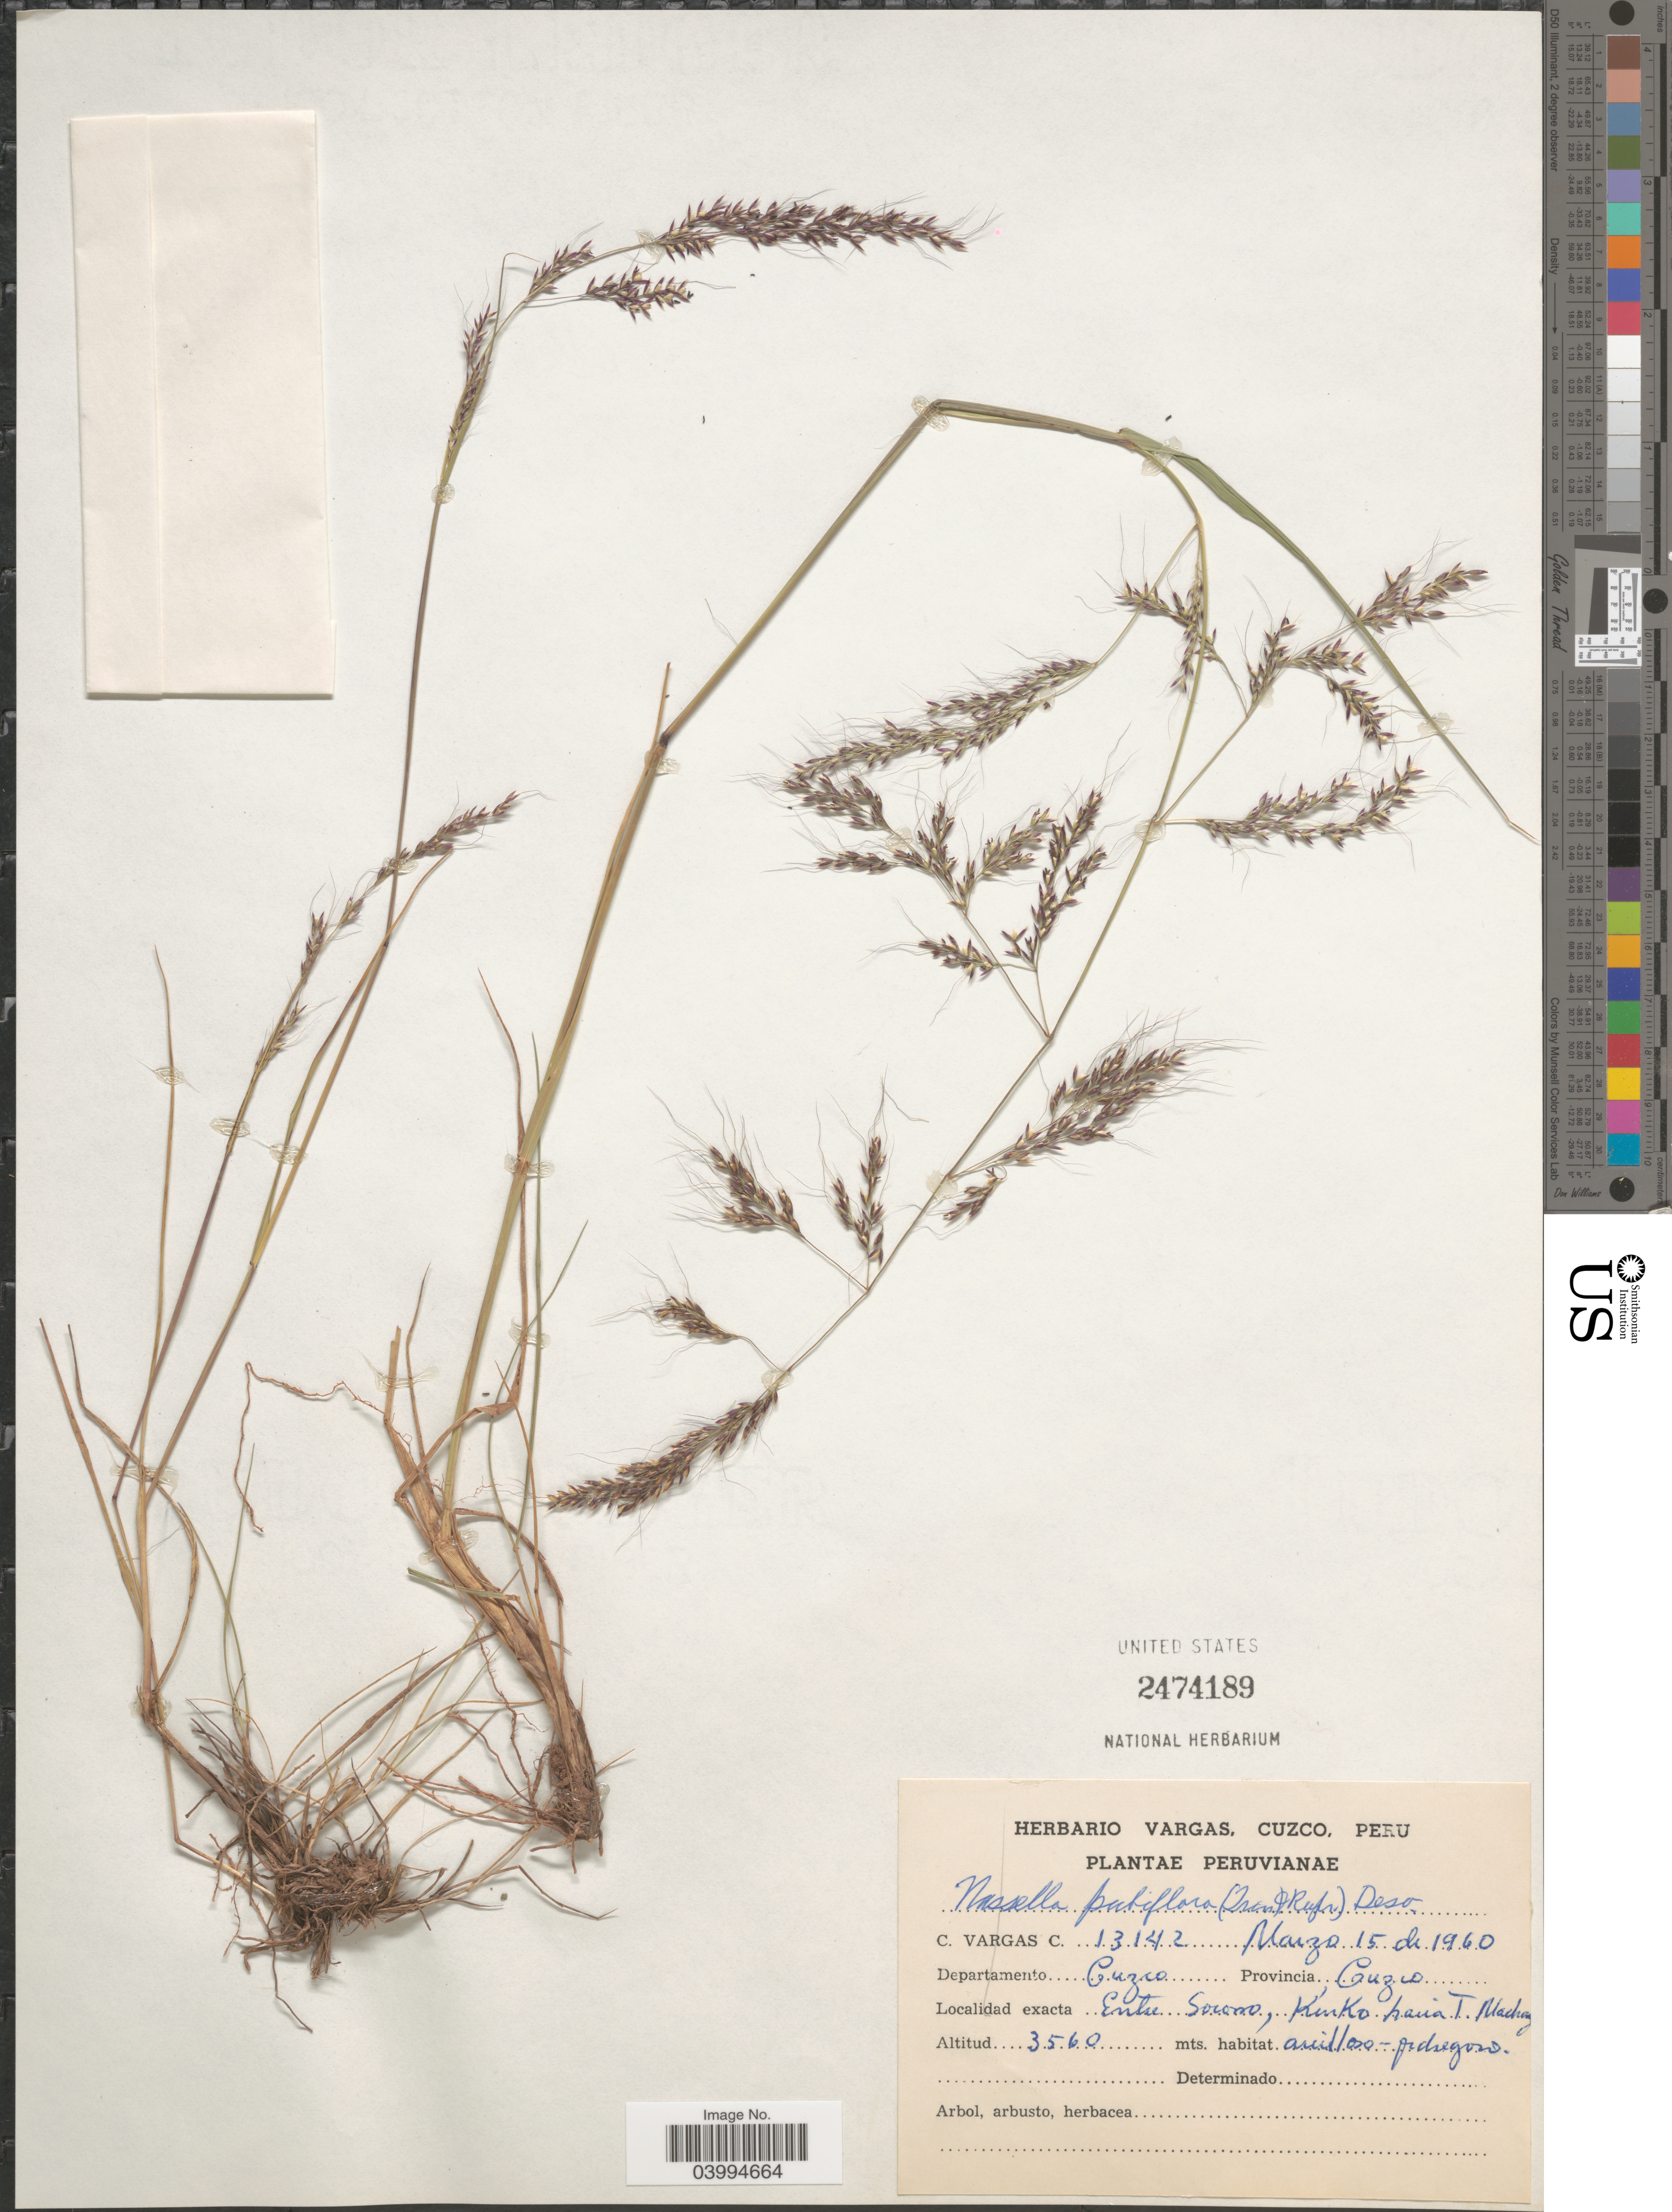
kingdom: Plantae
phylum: Tracheophyta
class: Liliopsida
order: Poales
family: Poaceae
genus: Nassella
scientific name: Nassella pubiflora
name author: (Trin. & Rupr.) É. Desv.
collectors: C. Vargas Calderón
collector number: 13142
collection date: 1960-03-15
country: Peru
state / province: Cusco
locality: Entre Socorro, K'enko hacia T. Machay, Provincia Cuzco, Departamento Cuzco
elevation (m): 3560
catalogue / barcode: US 2474189